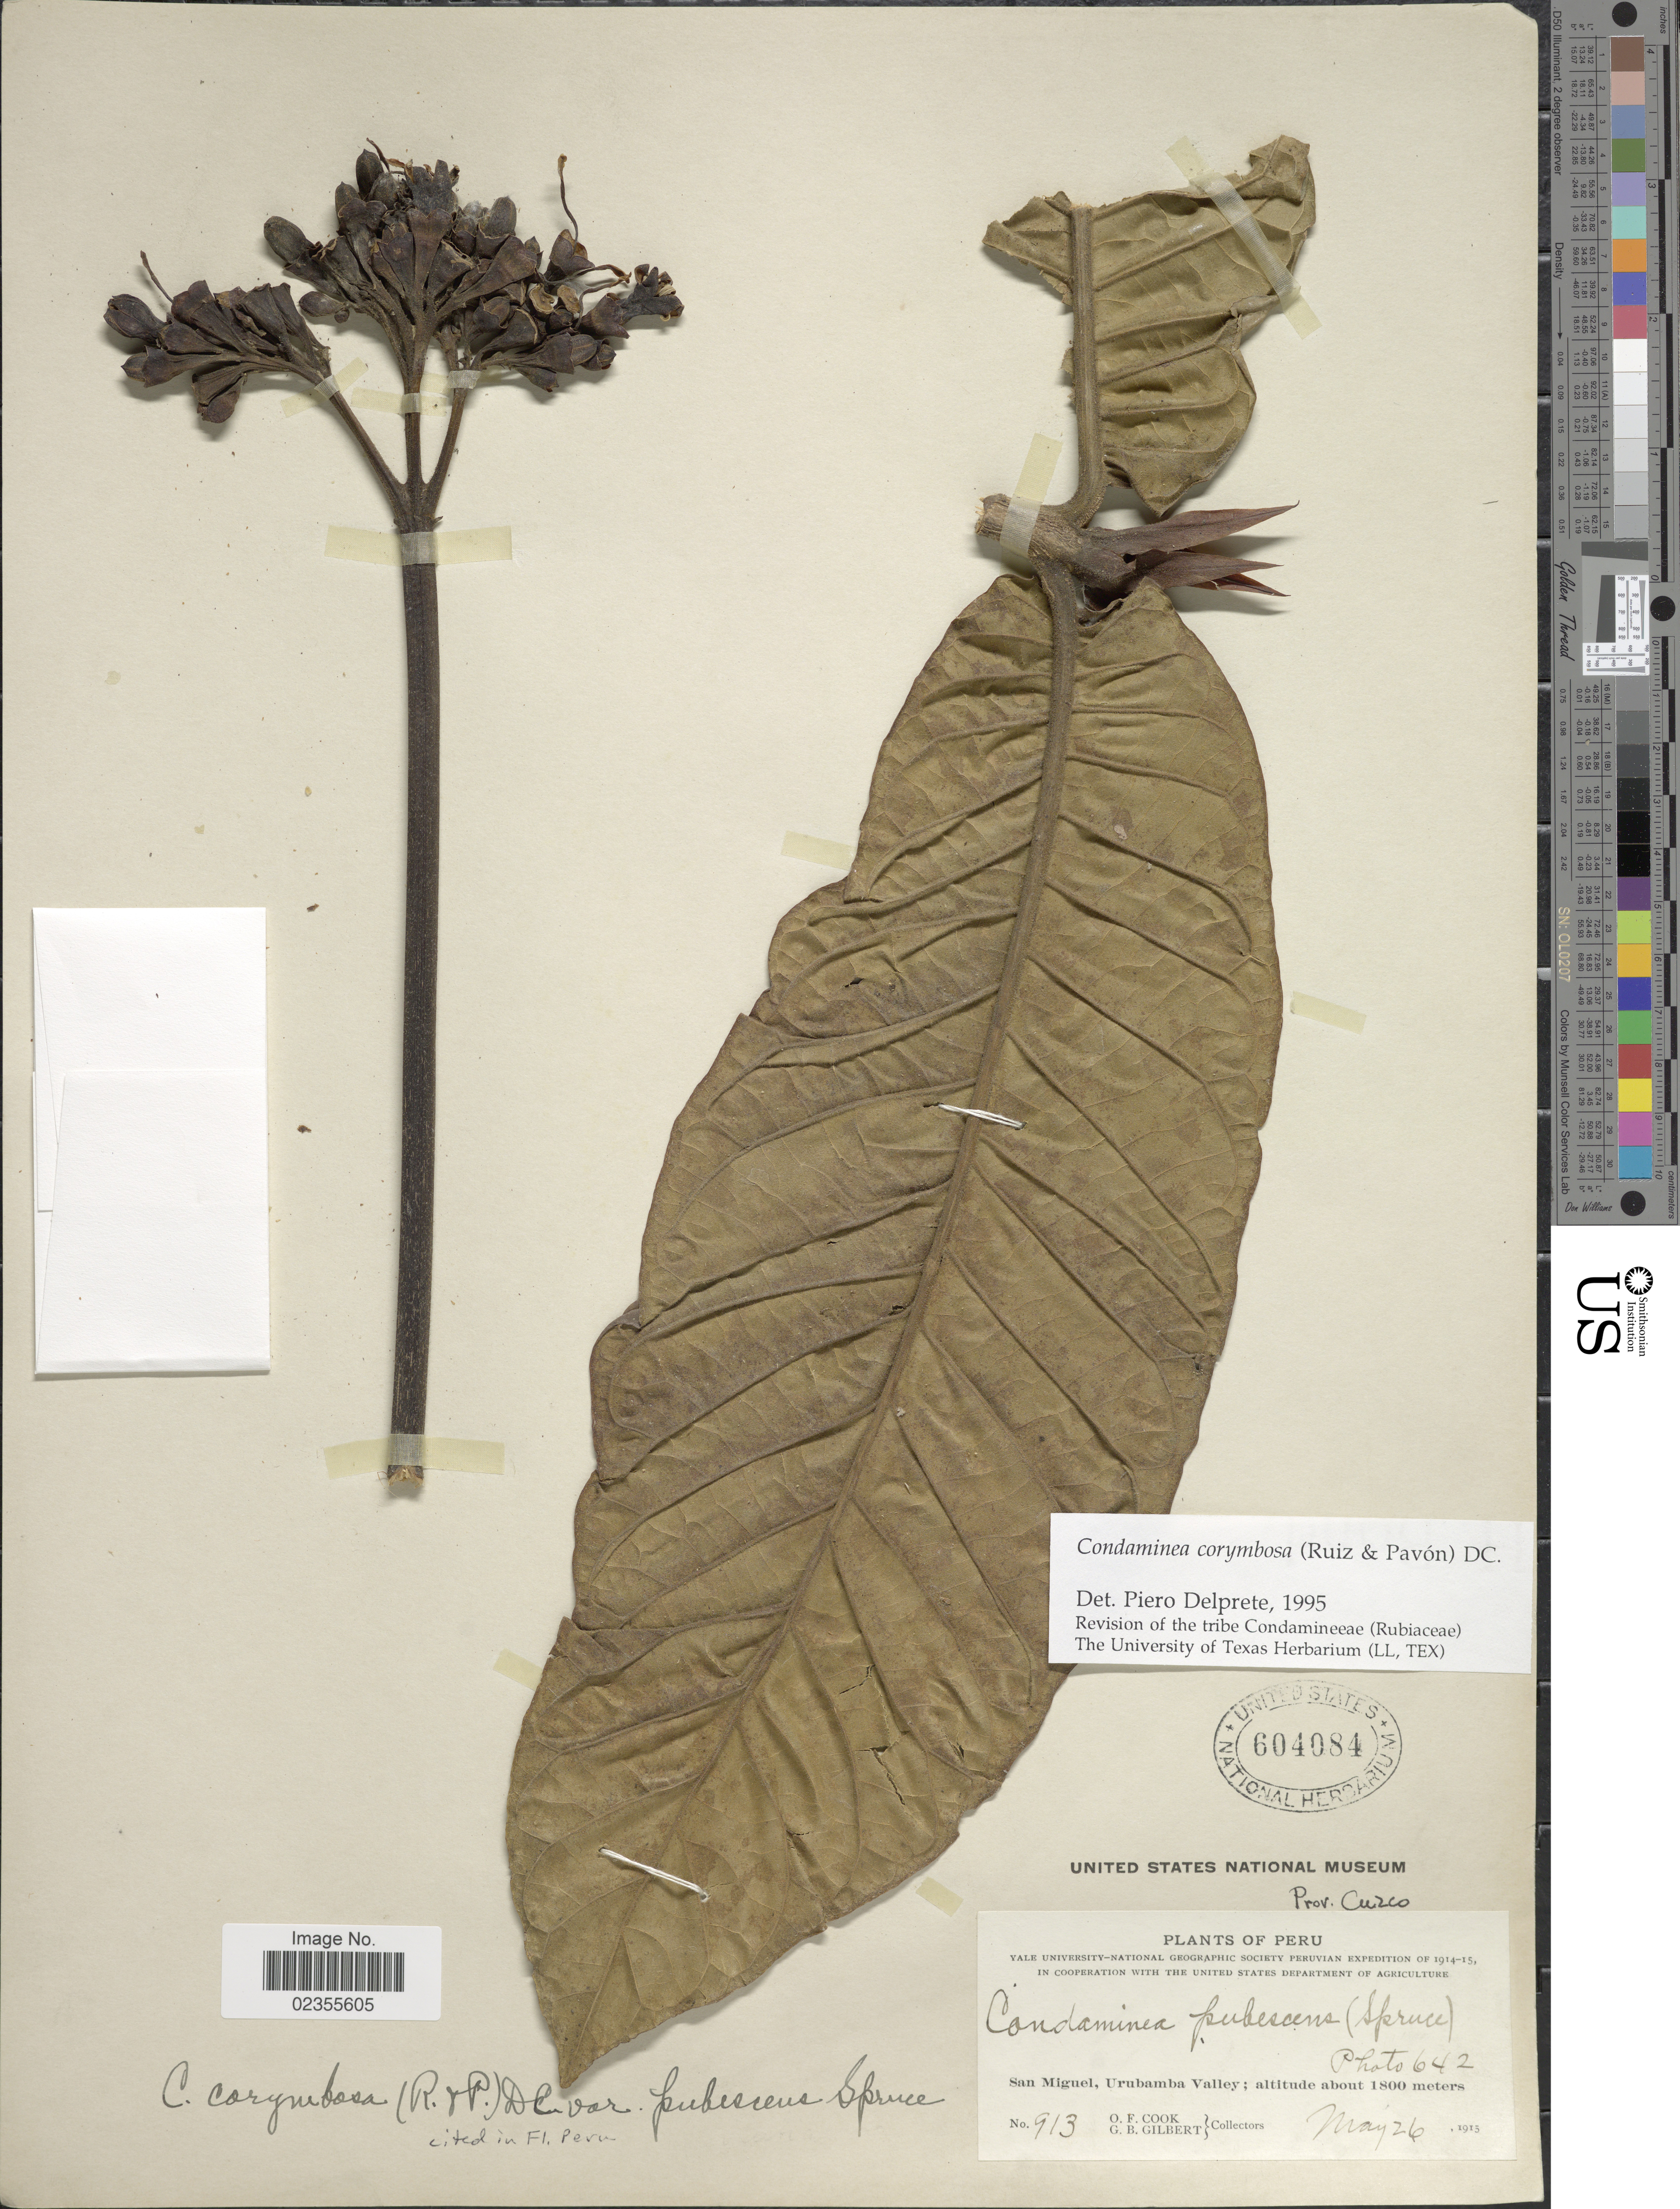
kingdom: Plantae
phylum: Tracheophyta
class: Magnoliopsida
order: Gentianales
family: Rubiaceae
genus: Condaminea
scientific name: Condaminea corymbosa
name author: (Ruiz & Pav.) DC.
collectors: O. F. Cook & G. B. Gilbert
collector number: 913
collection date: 1915-05-26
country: Peru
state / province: Cusco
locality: San Miguel, Urubamba Valley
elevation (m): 1800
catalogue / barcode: US 604084